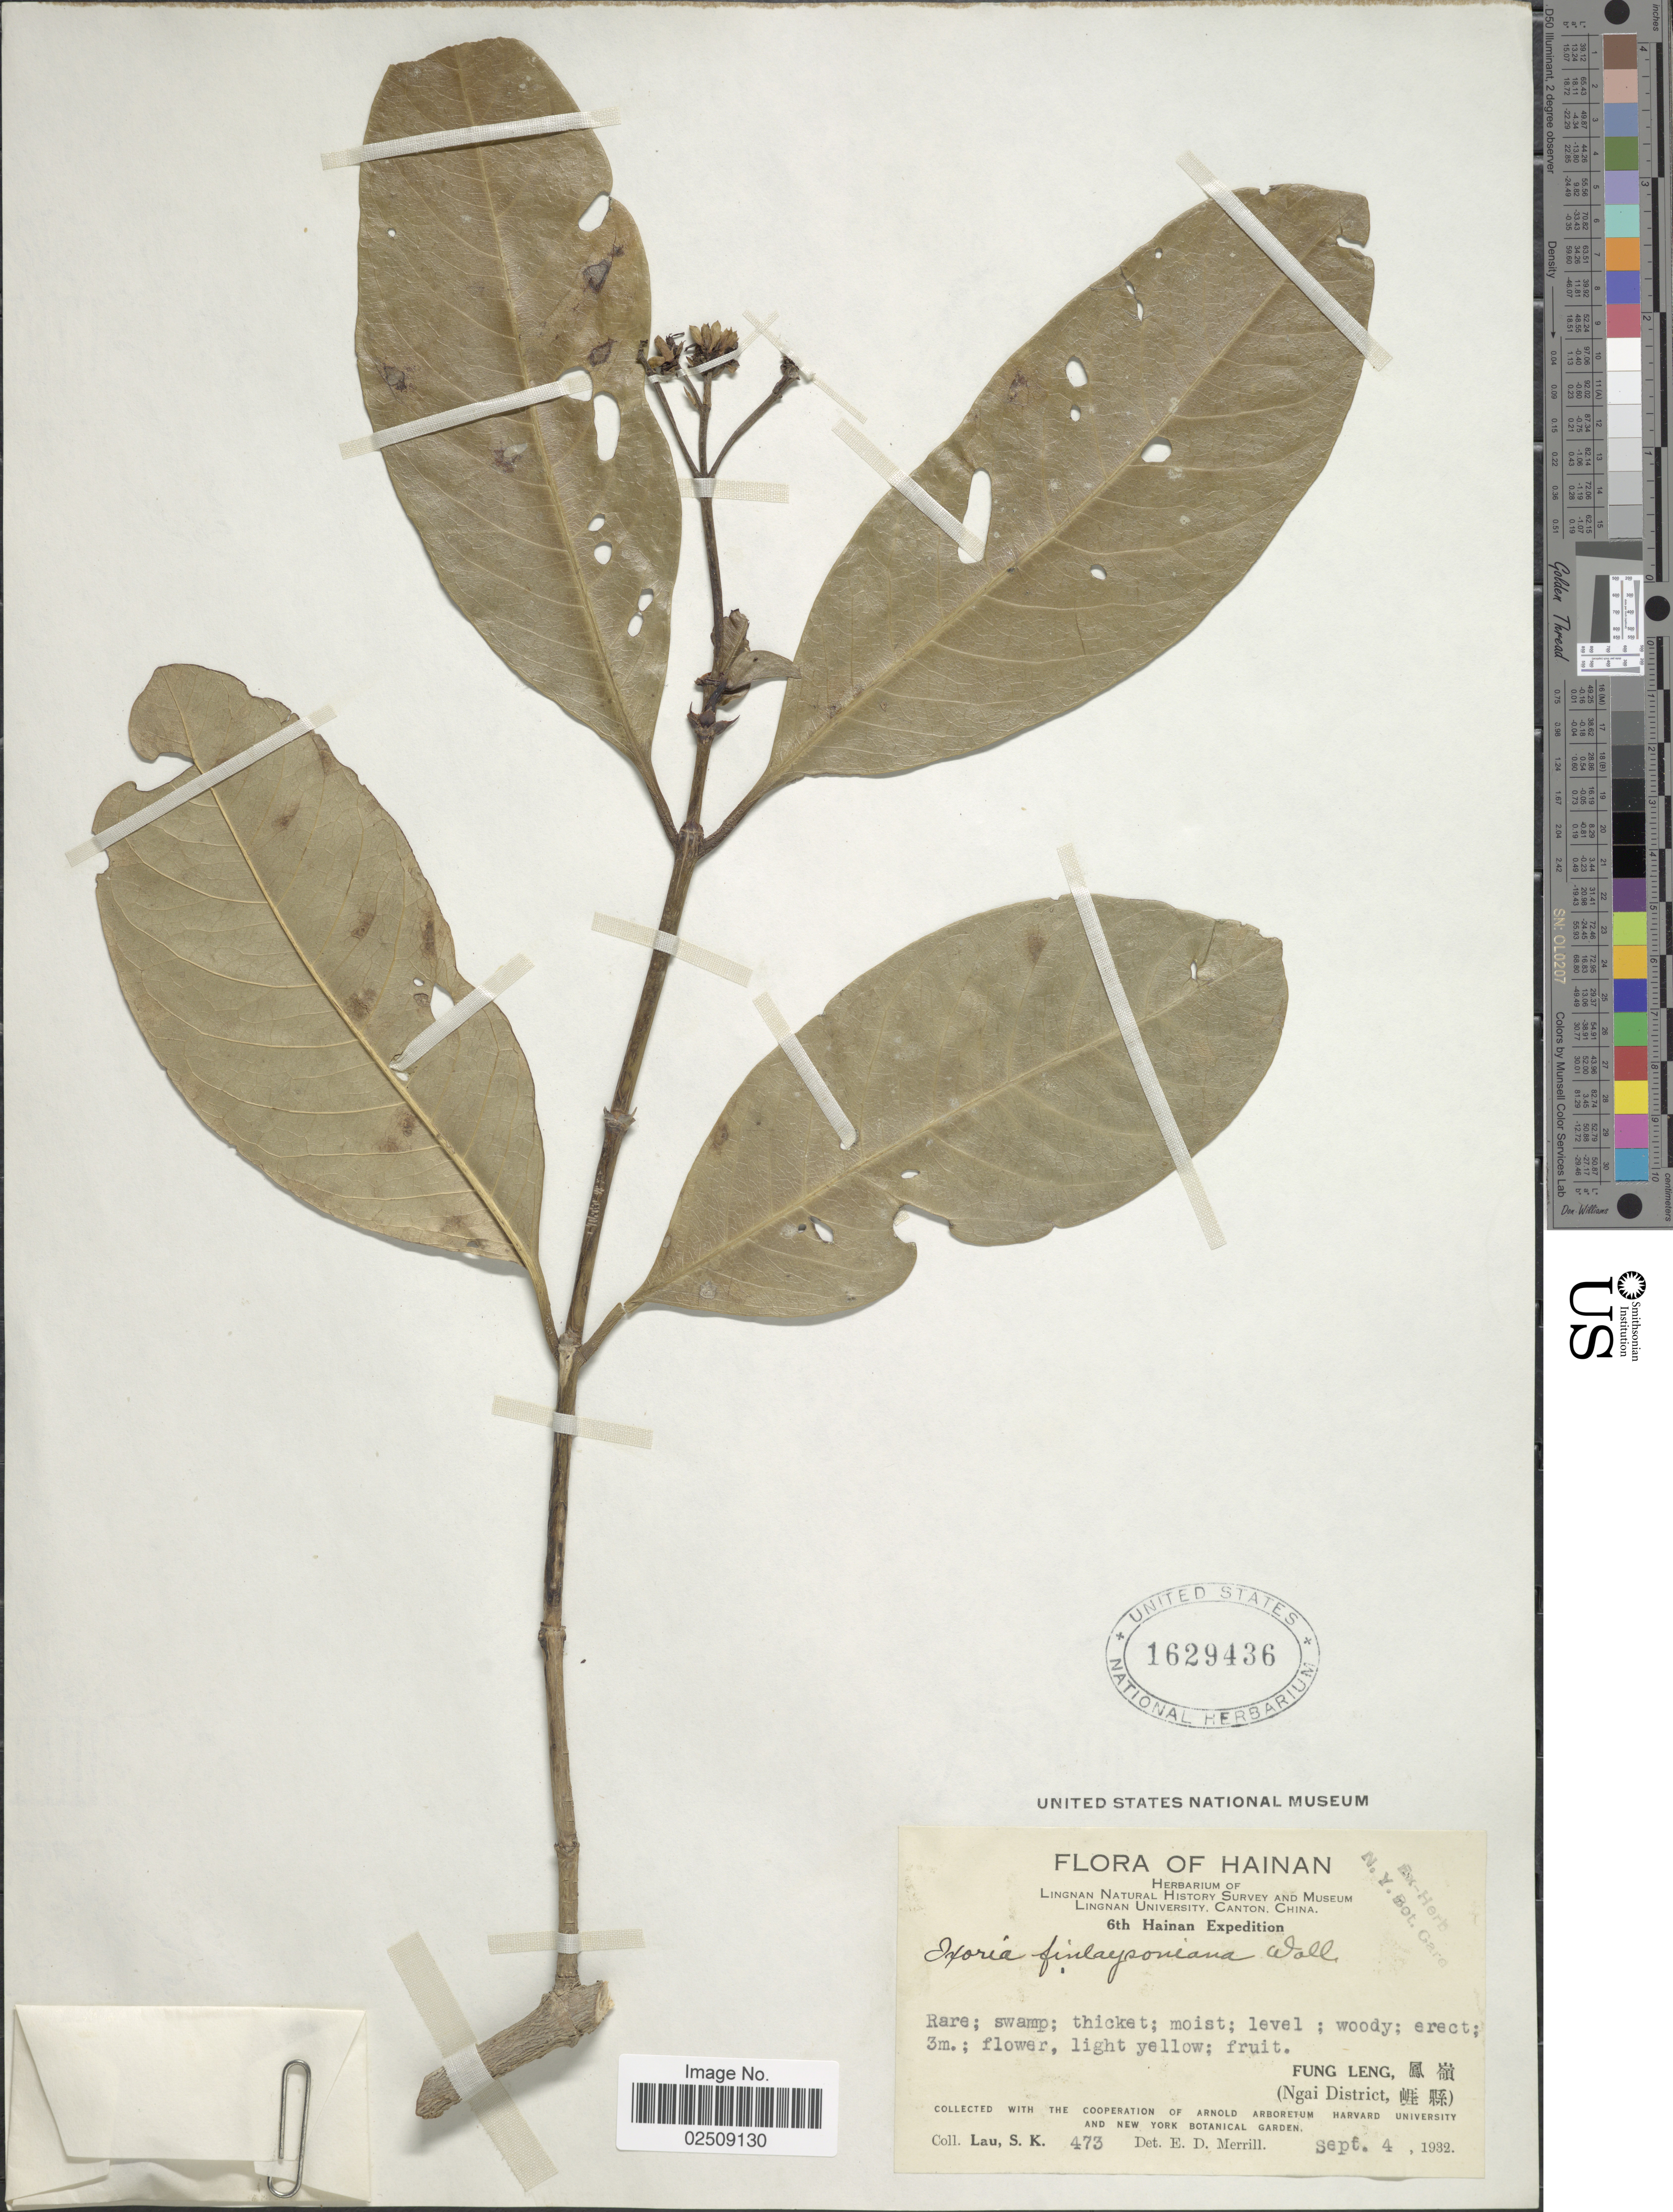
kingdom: Plantae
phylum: Tracheophyta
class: Magnoliopsida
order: Gentianales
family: Rubiaceae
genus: Ixora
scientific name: Ixora finlaysoniana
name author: Wall. ex G. Don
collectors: S. K. Lau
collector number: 473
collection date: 1932-09-04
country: China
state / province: Hainan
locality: Fung Leng, Ngai District.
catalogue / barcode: US 1629436